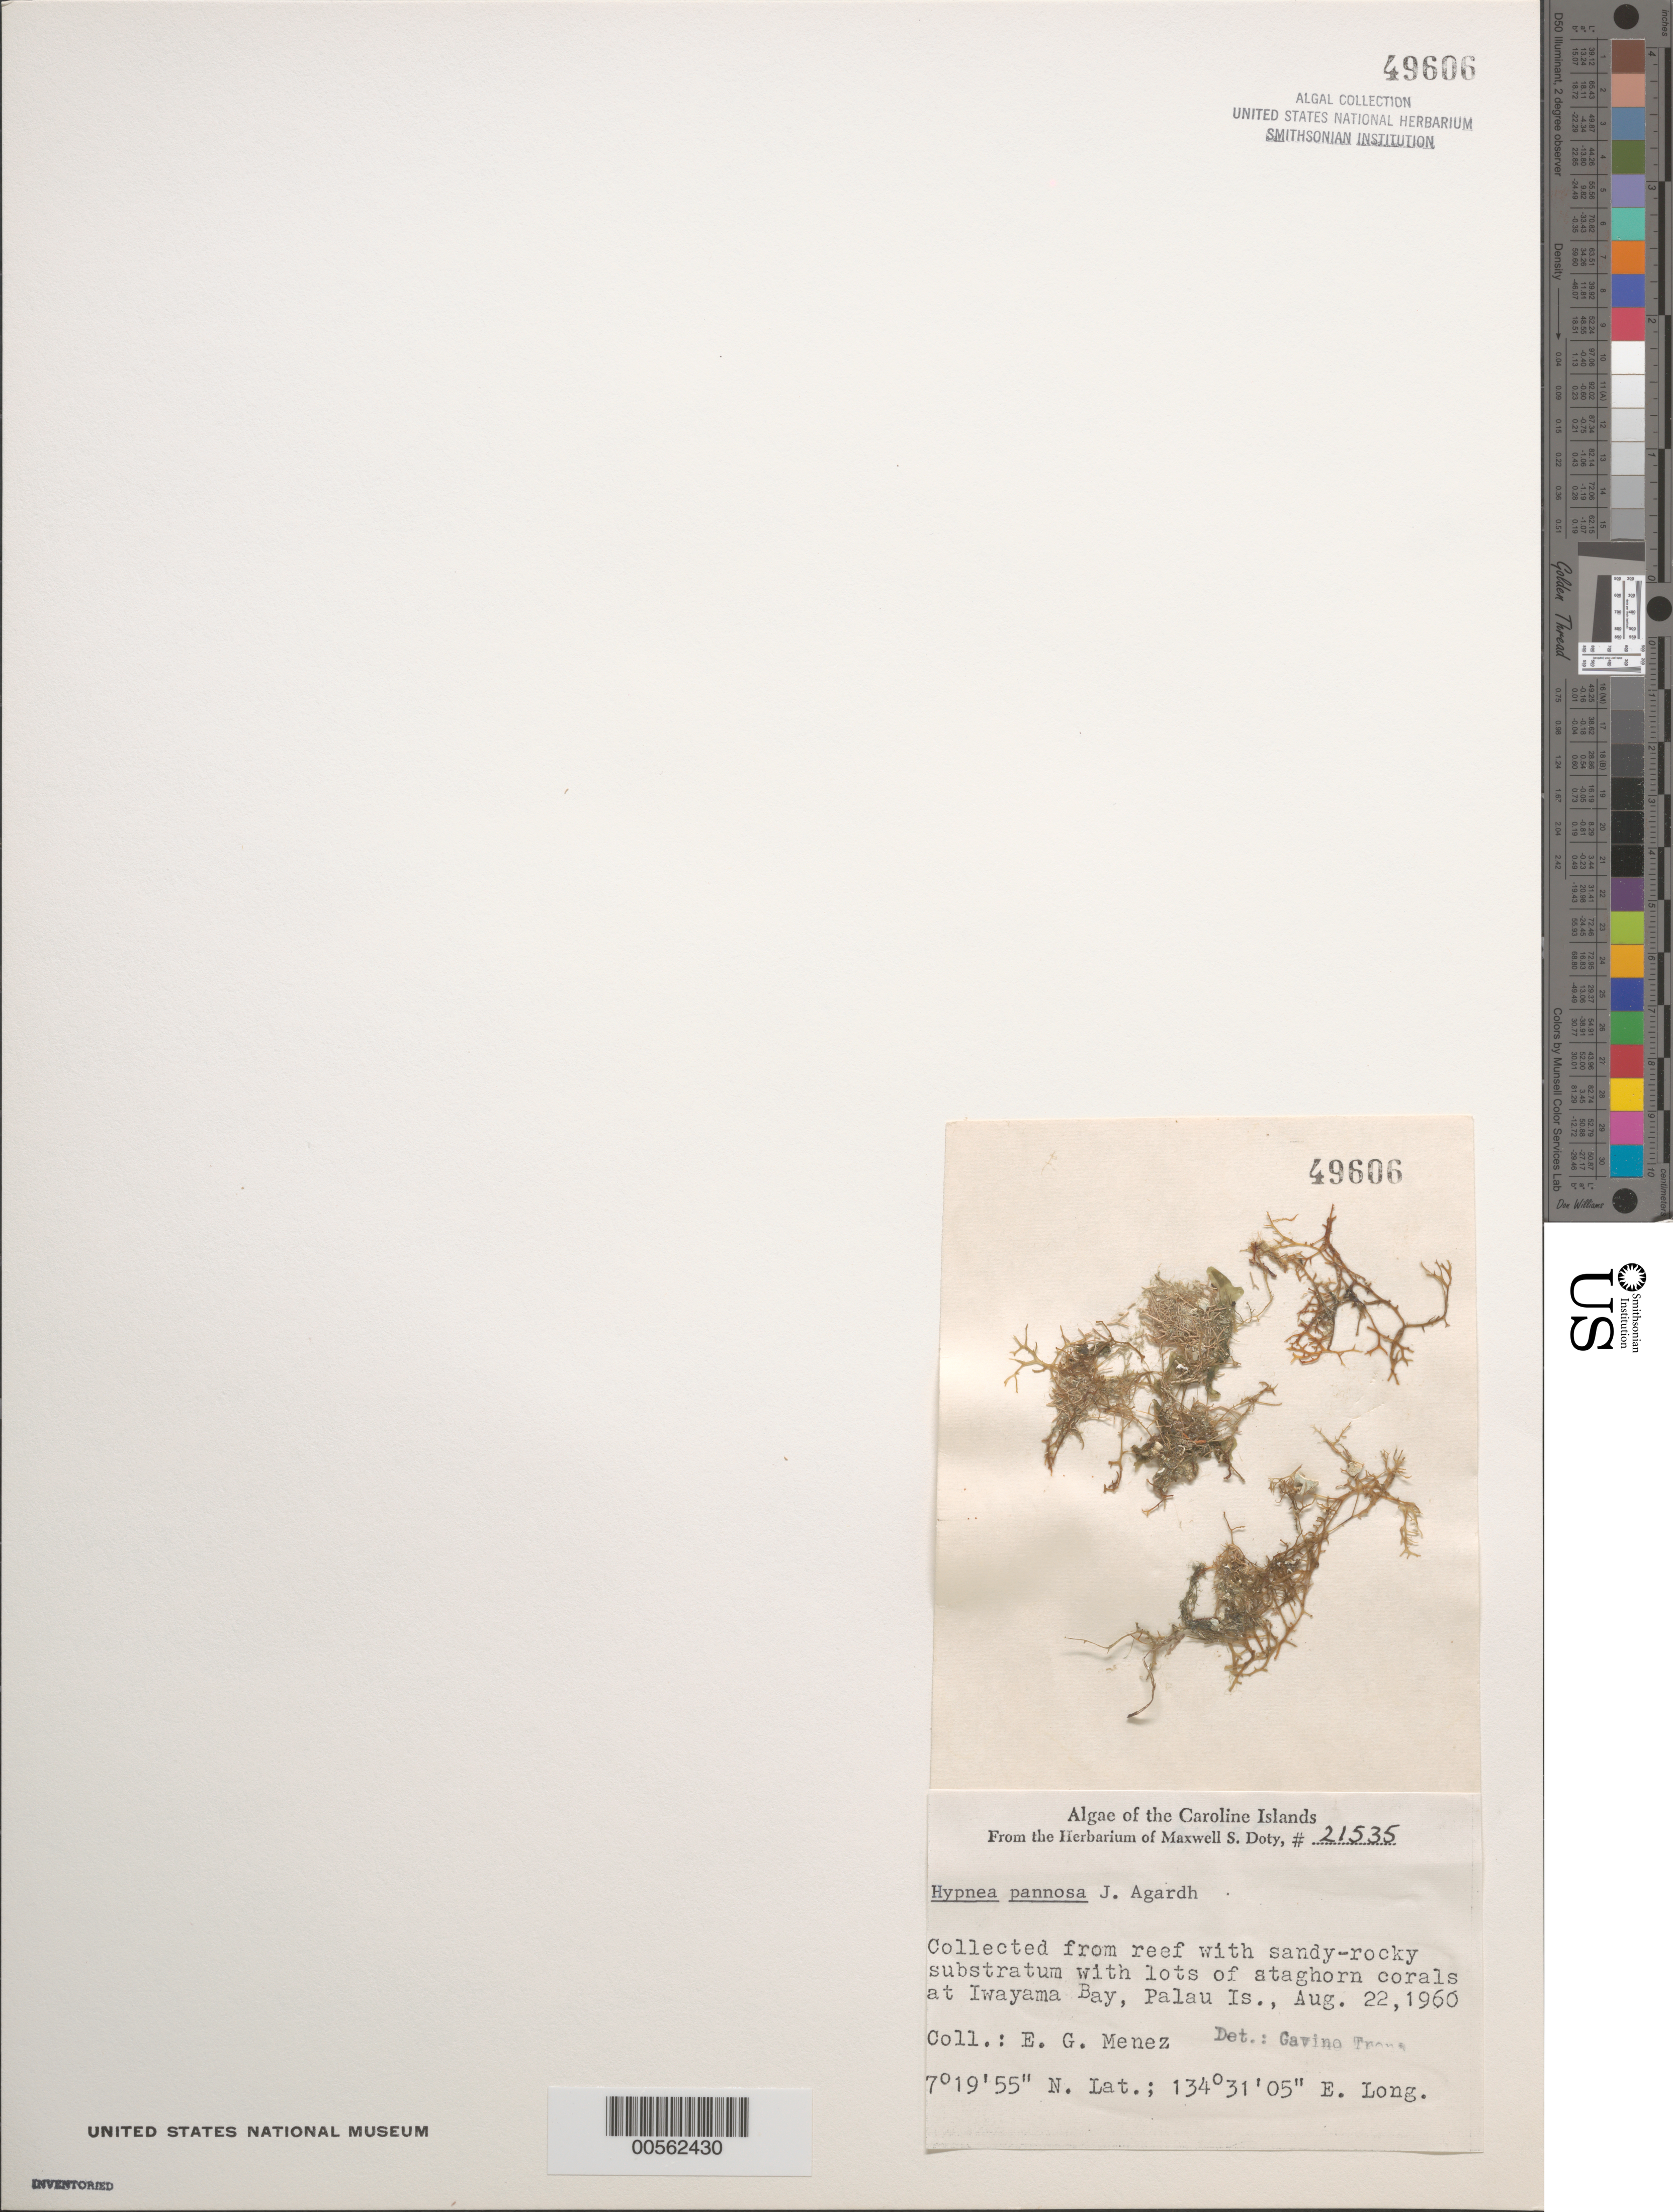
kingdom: Plantae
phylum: Rhodophyta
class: Florideophyceae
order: Gigartinales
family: Cystocloniaceae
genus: Hypnea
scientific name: Hypnea pannosa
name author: J. Agardh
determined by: Trono, Gavino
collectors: Meñez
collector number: MSD 21535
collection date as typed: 22 Aug 1960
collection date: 1960-08-22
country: Palau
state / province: Koror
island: Oreor (Koror)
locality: Iwayama Bay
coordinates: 7 19' 55" N, 134 31' 05" E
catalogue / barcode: US 49606